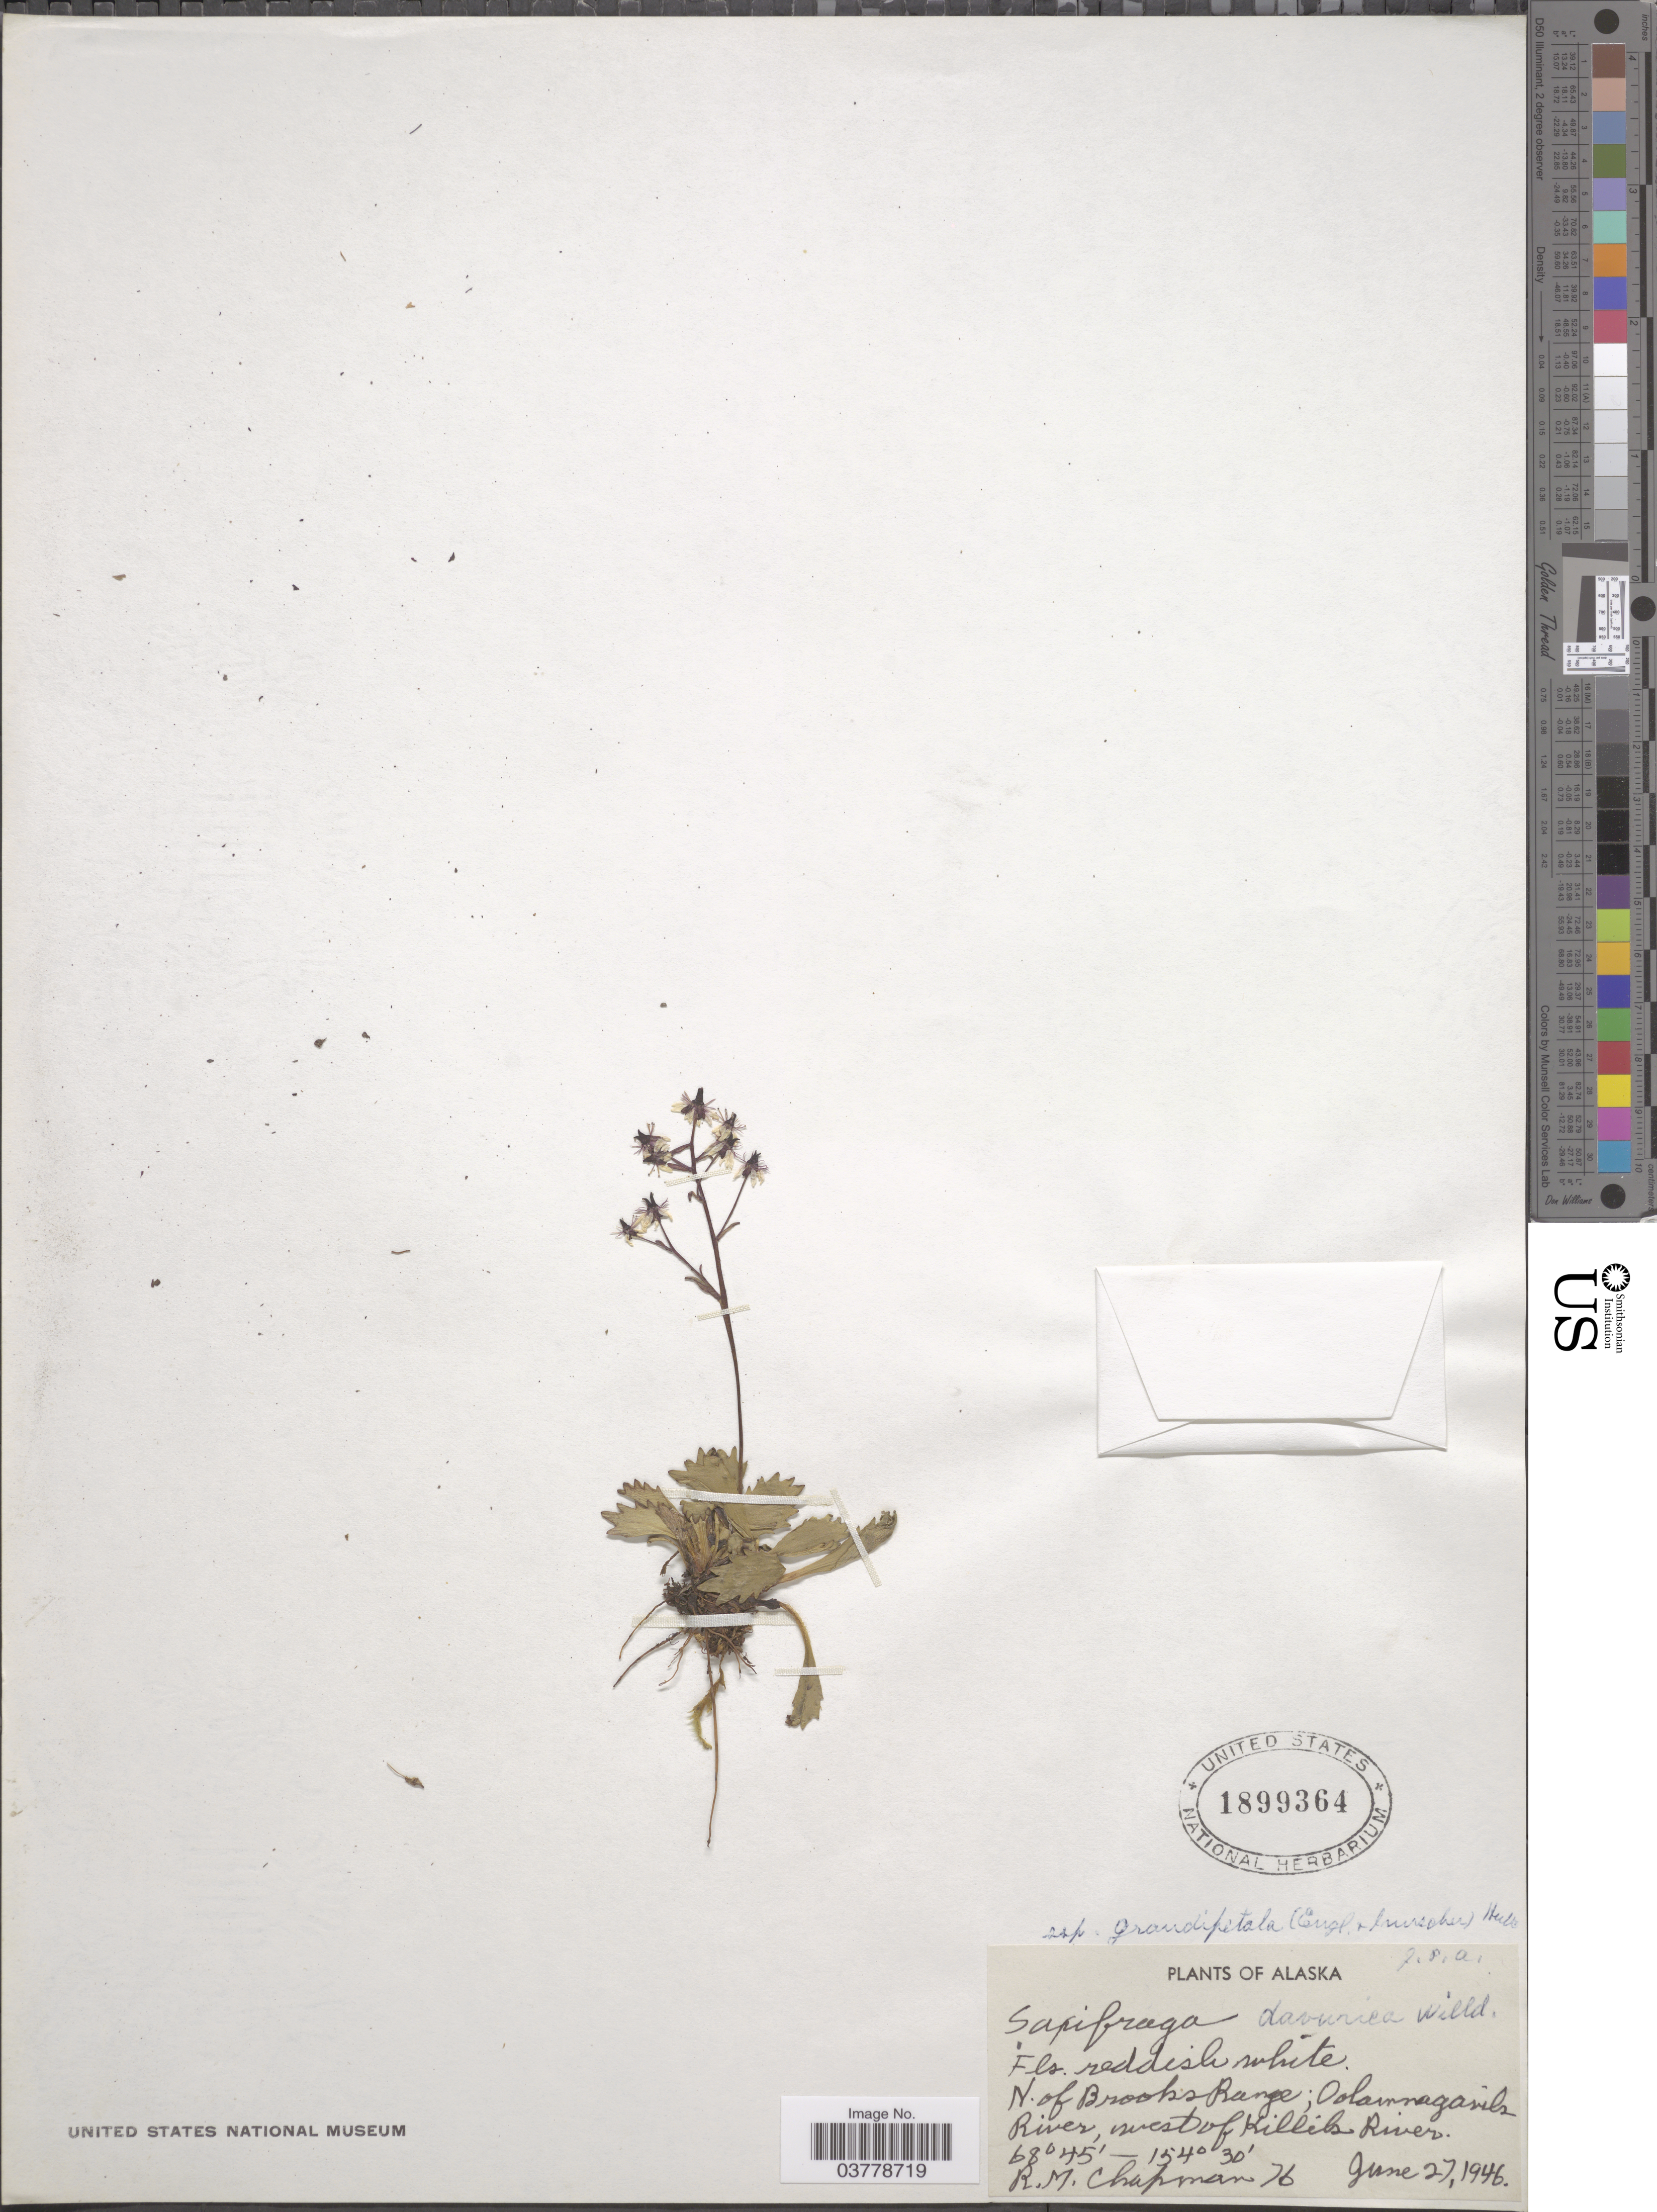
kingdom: Plantae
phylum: Tracheophyta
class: Magnoliopsida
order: Saxifragales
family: Saxifragaceae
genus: Micranthes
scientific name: Micranthes calycina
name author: (Sternb.) Gornall & H. Ohba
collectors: R. M. Chapman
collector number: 76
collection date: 1946-06-27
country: United States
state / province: Alaska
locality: N. of Brooks Range; Oolamnagavik River, west of Killik River.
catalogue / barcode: US 1899364